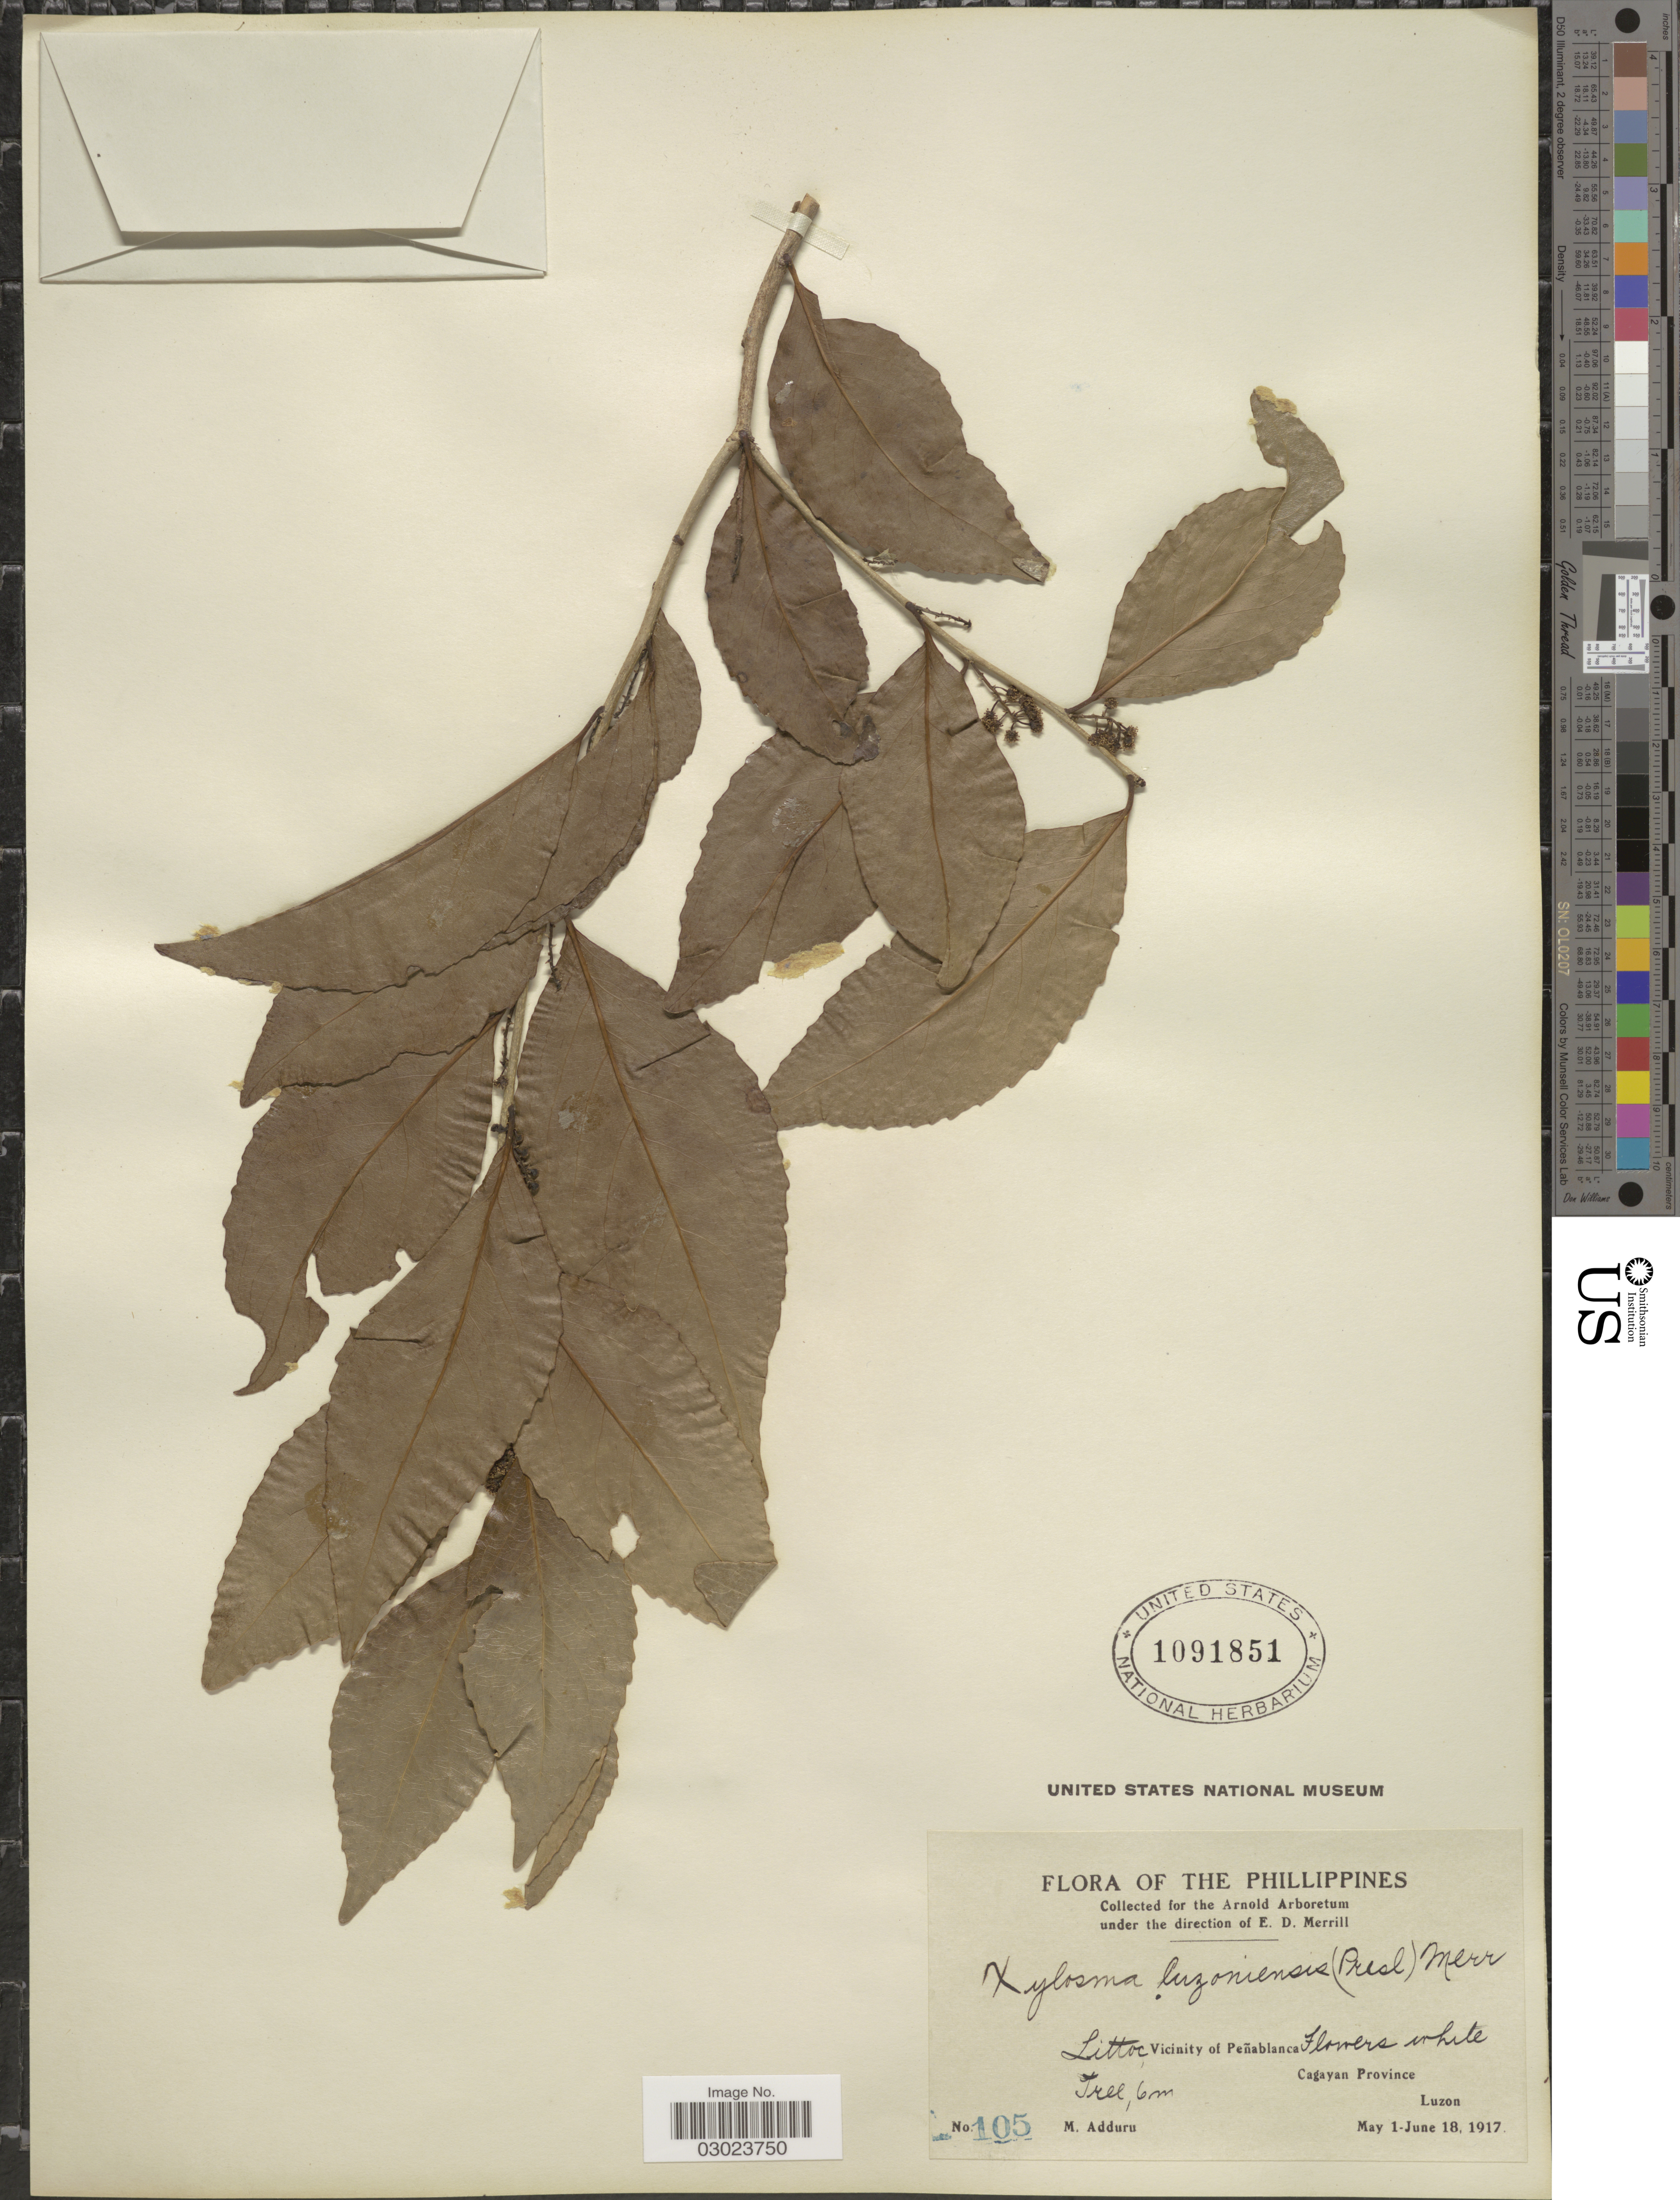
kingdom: Plantae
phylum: Tracheophyta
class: Magnoliopsida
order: Malpighiales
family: Salicaceae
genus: Xylosma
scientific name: Xylosma luzonensis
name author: Clos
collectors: M. Adduru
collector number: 105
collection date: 1917-05-01/1917-06-18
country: Philippines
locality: Littoc, Vicinity of Peñablanca, Cagayan Province, Luzon.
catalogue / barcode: US 1091851